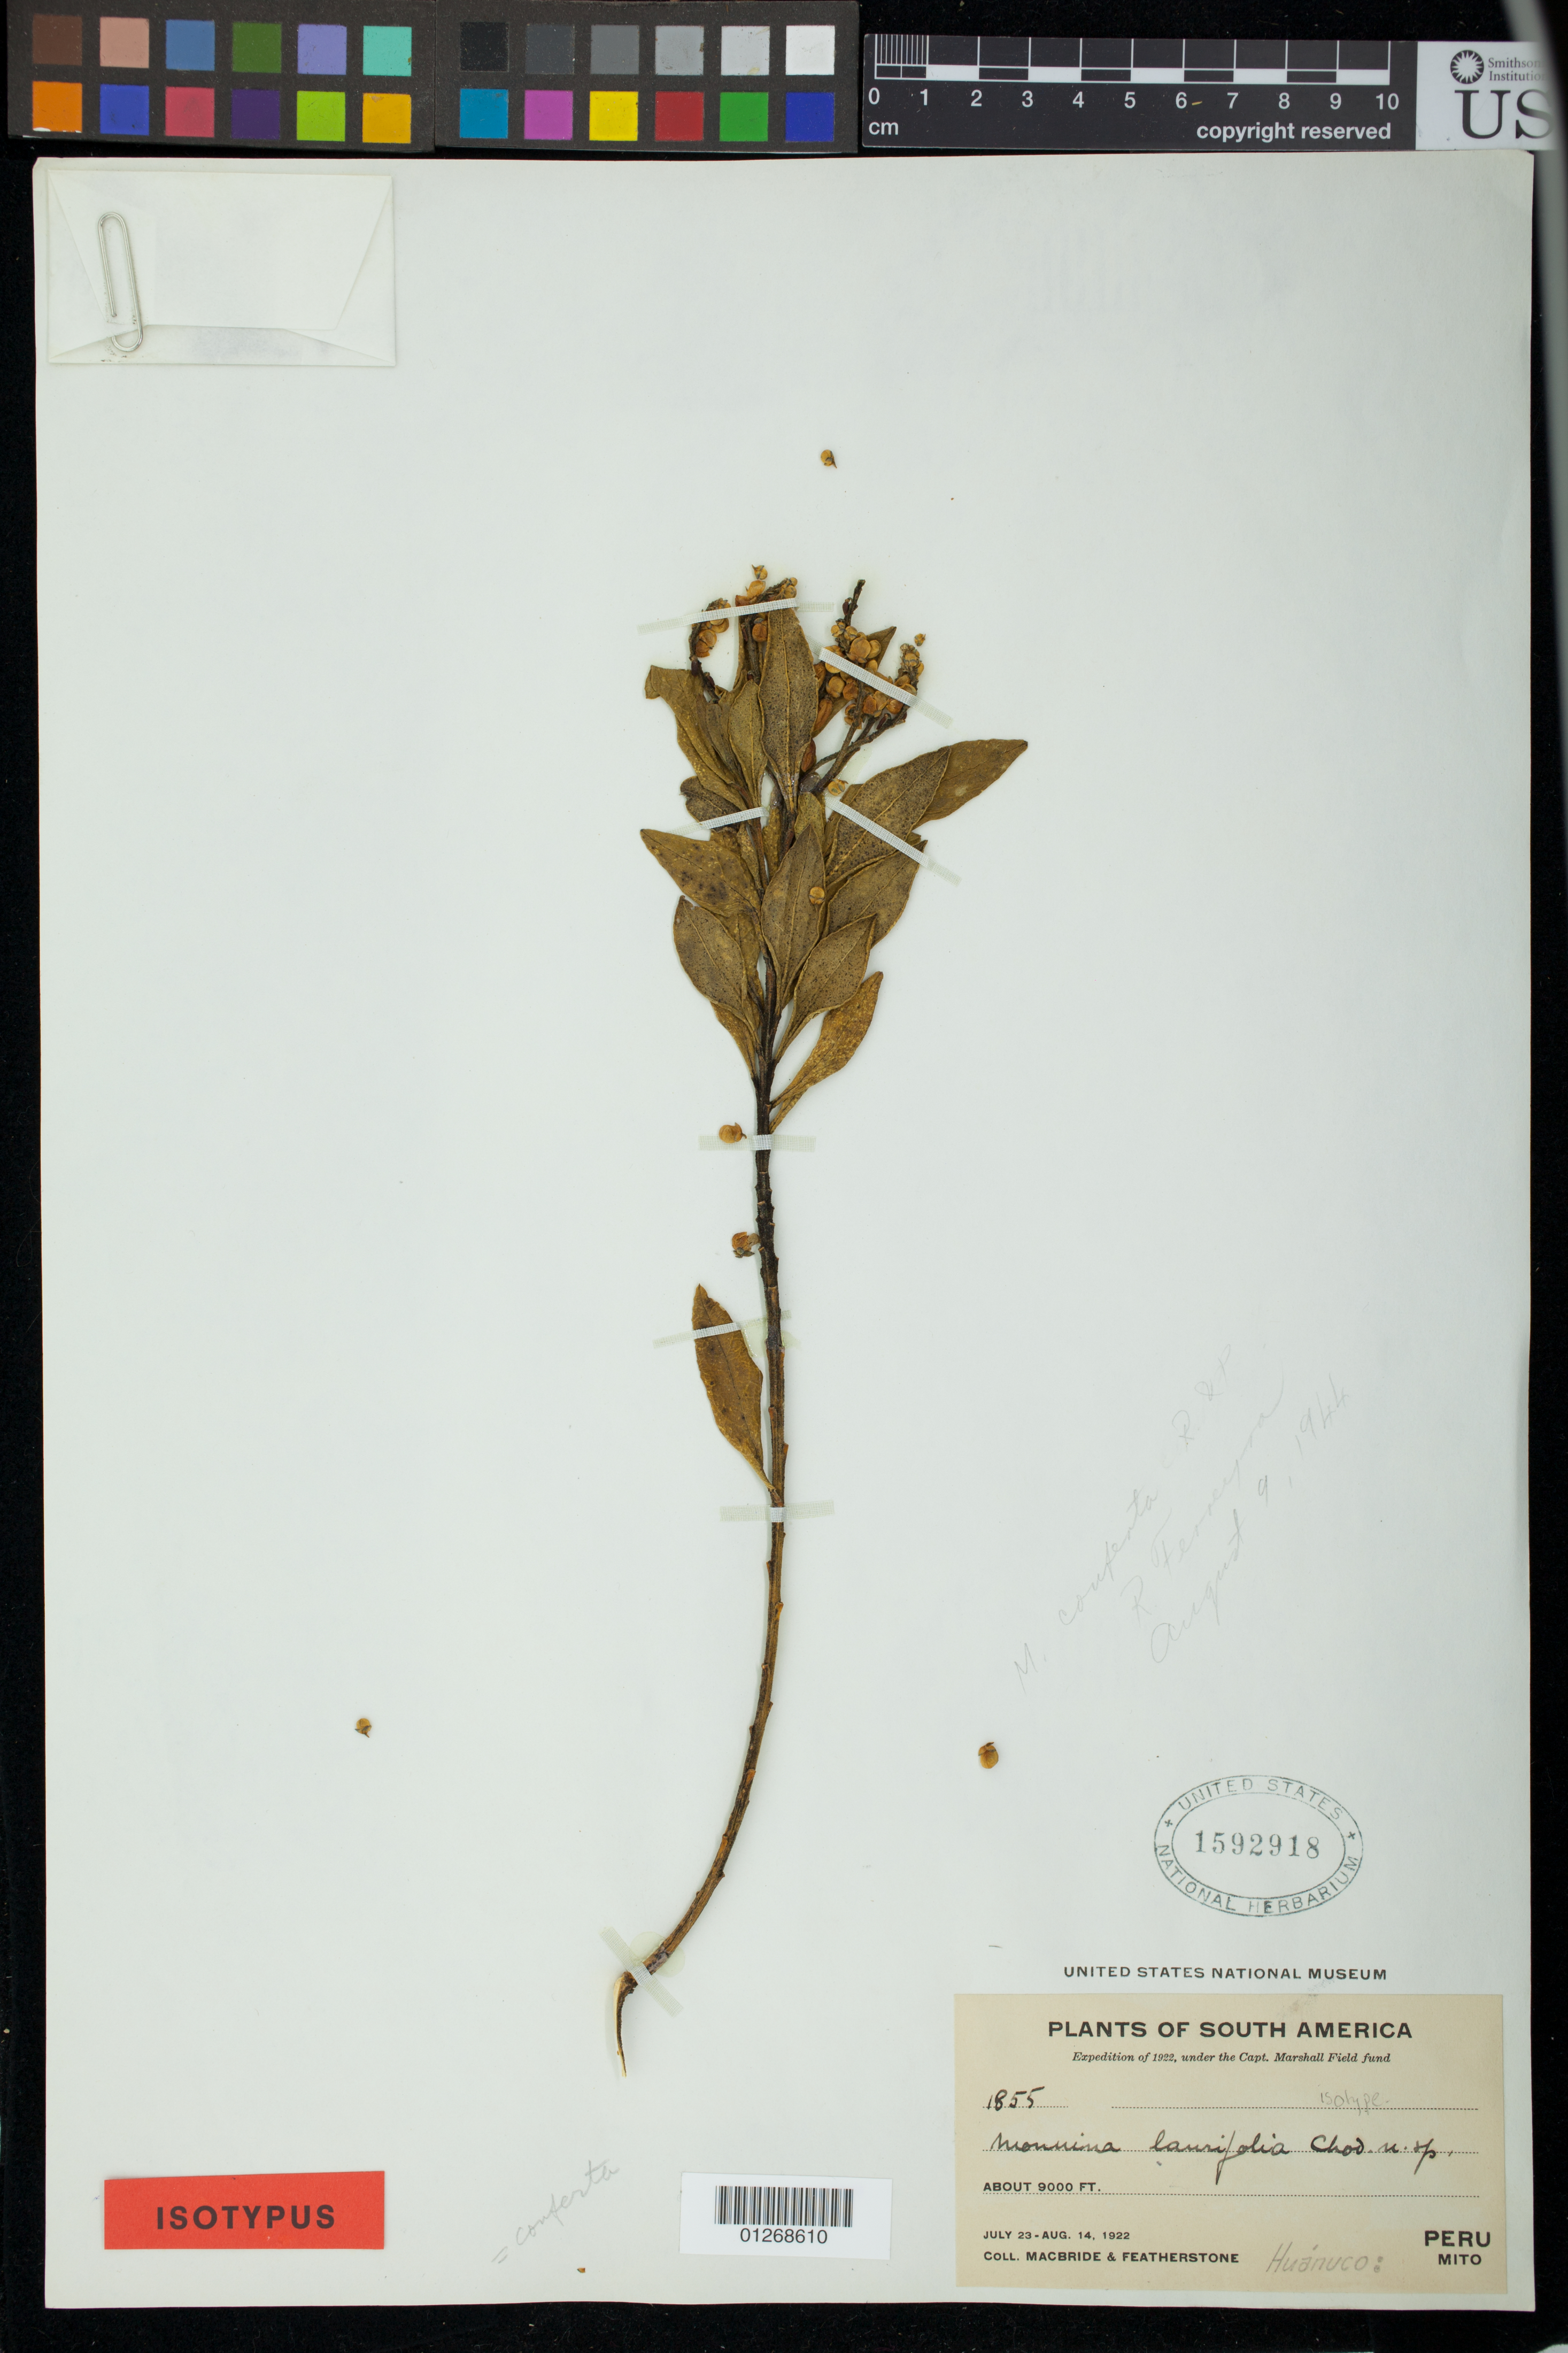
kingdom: Plantae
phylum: Tracheophyta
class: Magnoliopsida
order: Fabales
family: Polygalaceae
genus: Monnina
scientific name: Monnina laurifolia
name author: Chodat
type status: Possible Isolectotype; Type Collection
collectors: J. F. Macbride & W. Featherstone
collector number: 1855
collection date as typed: July 23 - Aug. 14, 1922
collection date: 1922-07-23/1922-08-14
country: Peru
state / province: Huánuco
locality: Mito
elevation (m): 2743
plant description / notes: Type status uncertain; US has 2 duplicates of Macbride & Featherstone 1855, bearing 2 different collection dates (and slightly differing in other label data); lectotypification does not cite collection date.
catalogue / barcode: US 1592918